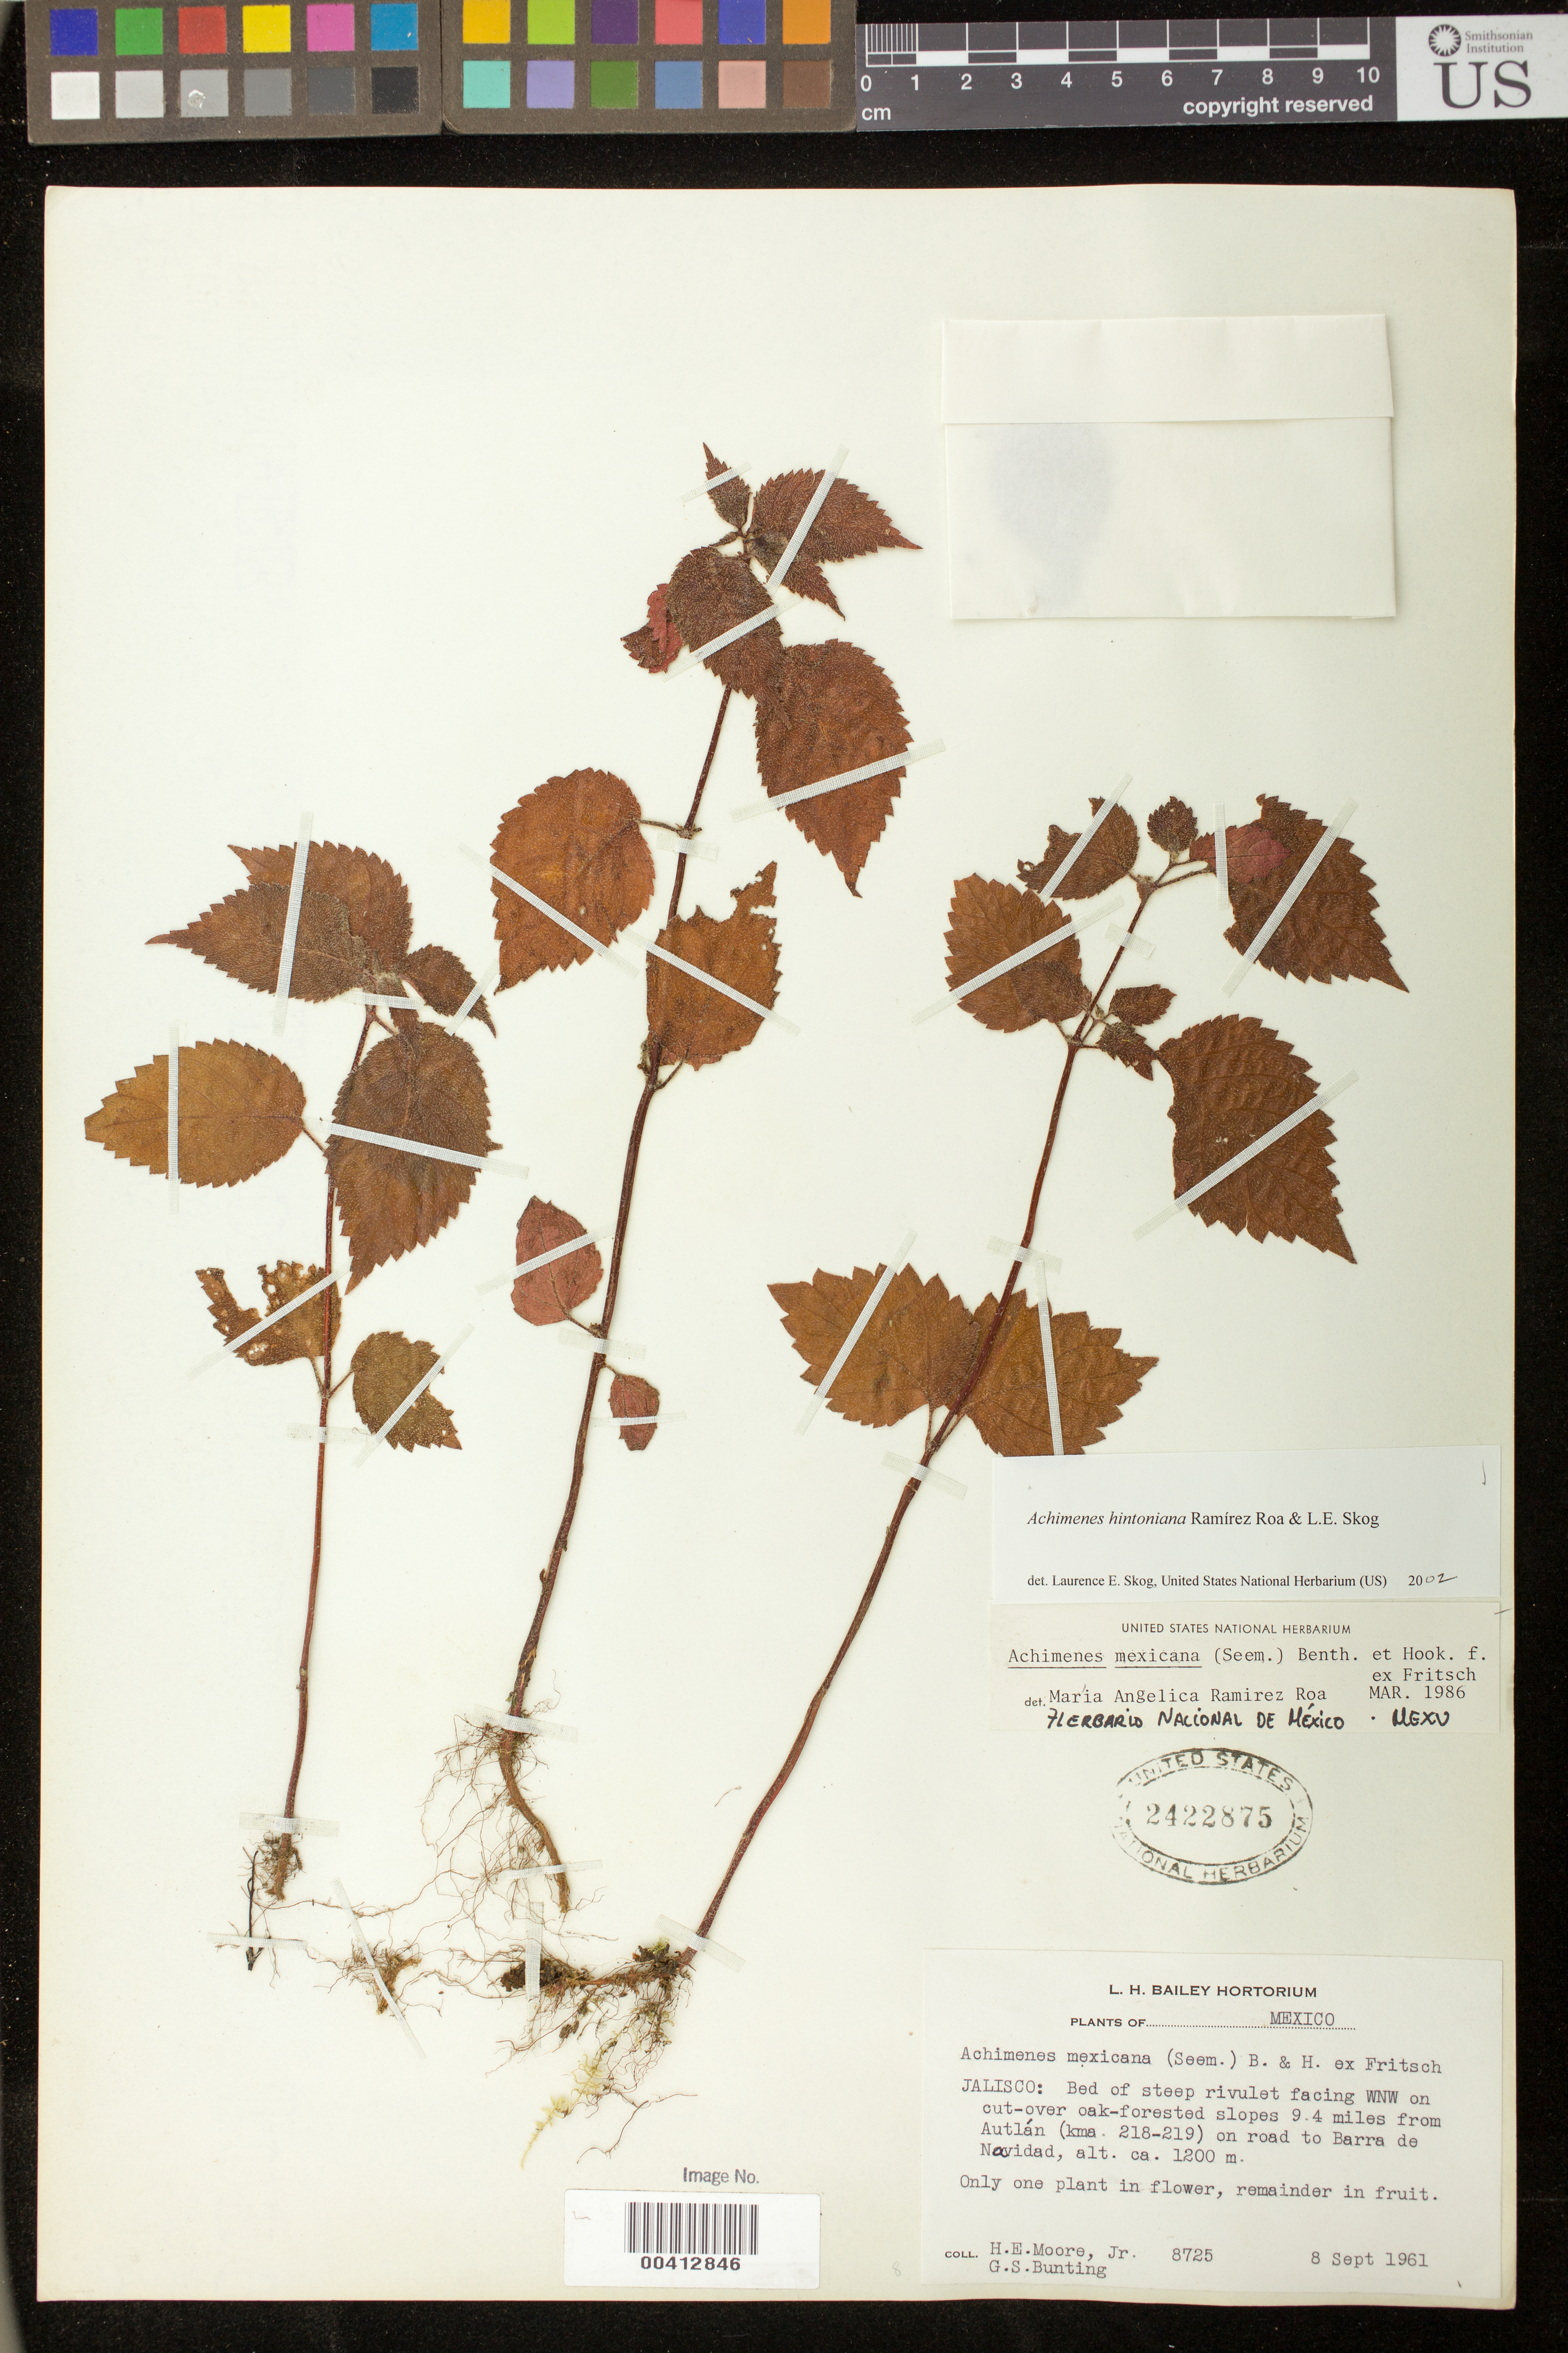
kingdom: Plantae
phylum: Tracheophyta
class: Magnoliopsida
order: Lamiales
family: Gesneriaceae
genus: Achimenes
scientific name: Achimenes hintoniana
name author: Ram.-Roa & L.E. Skog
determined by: Skog, Laurence E.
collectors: H. E. Moore & G. S. Bunting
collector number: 8725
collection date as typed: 08 Sep 1961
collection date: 1961-09-08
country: Mexico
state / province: Jalisco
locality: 9.4 miles from Autlán (km. 218-219) on road to Barra de Navidad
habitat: Bed of steep rivulet facing WNW on cut-over oak-forested slopes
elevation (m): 1200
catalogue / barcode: US 2422875